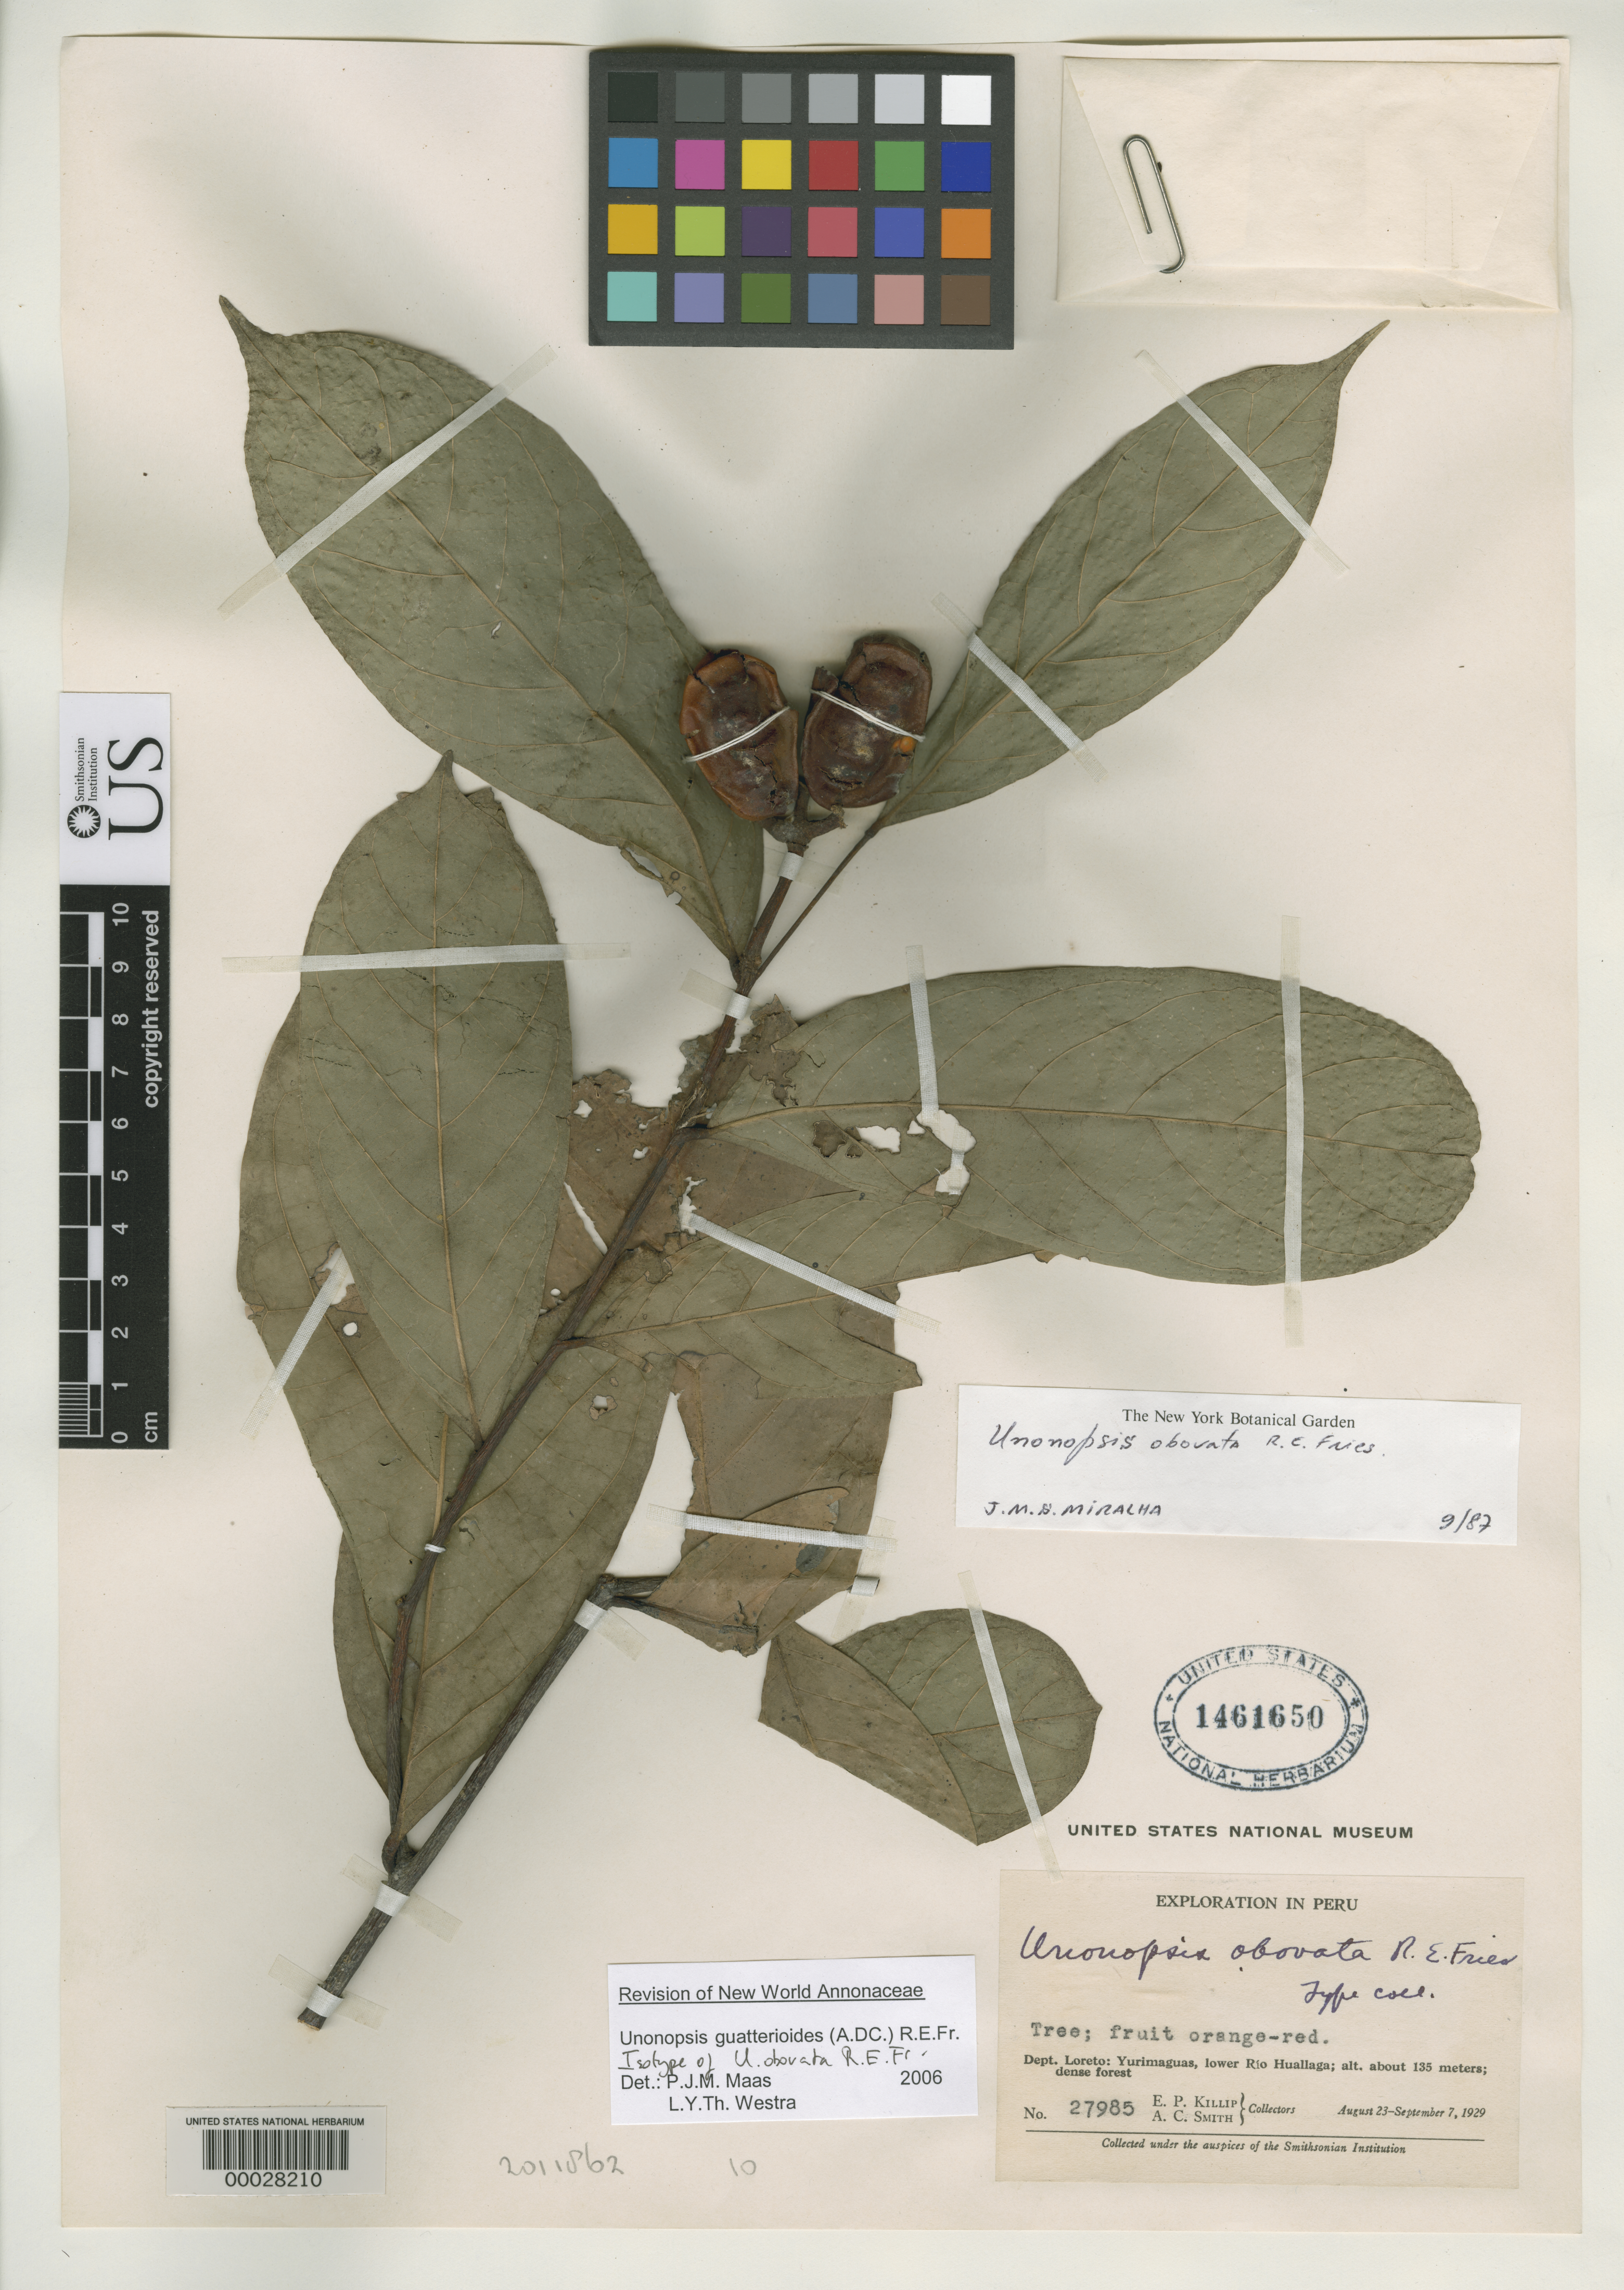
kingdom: Plantae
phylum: Tracheophyta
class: Magnoliopsida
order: Magnoliales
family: Annonaceae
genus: Unonopsis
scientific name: Unonopsis obovata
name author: R.E. Fr.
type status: Isotype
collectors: E. P. Killip & A. C. Smith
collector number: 27985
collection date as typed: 23 Aug 1929 to 07 Sep 1929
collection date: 1929-08-23/1929-09-07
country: Peru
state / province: Loreto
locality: Yurimaguas, lower Rio Huallaga.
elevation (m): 135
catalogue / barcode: US 1461650